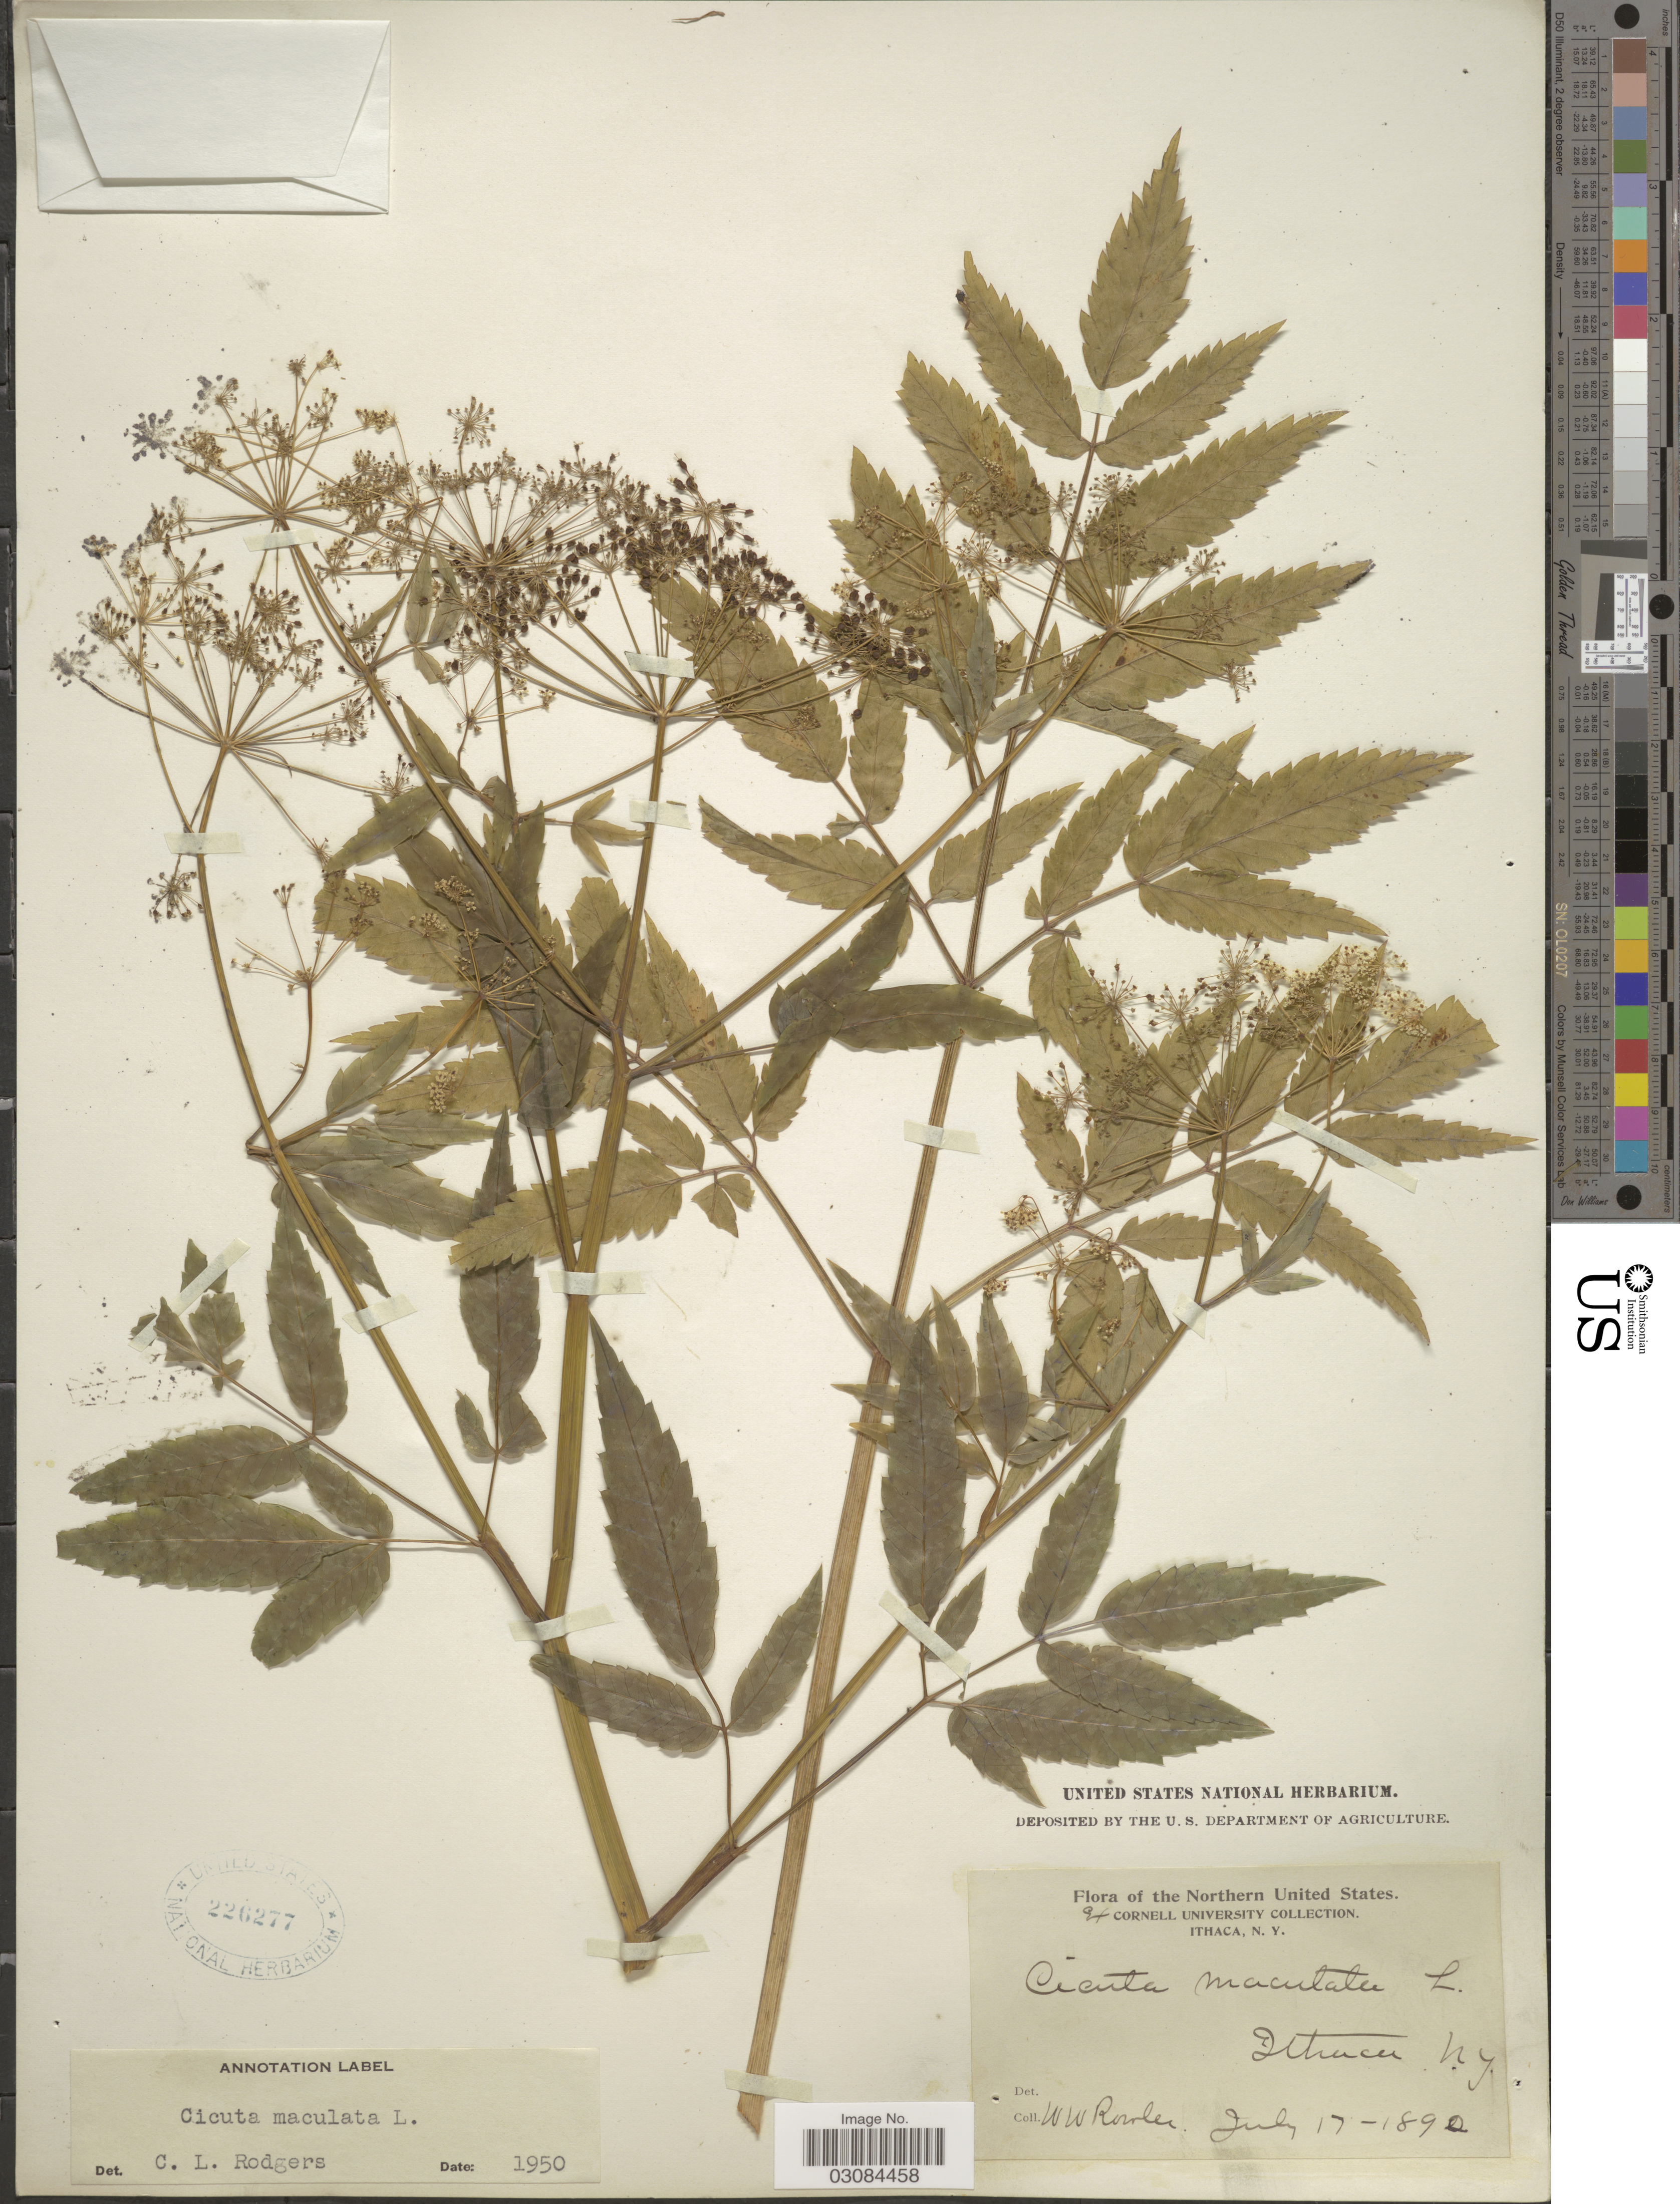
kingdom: Plantae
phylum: Tracheophyta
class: Magnoliopsida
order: Apiales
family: Apiaceae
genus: Cicuta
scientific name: Cicuta maculata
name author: L.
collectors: W. W. Rowlee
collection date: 1890-07-17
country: United States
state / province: New York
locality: Northern United States. Ithaca N.Y.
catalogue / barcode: US 226277